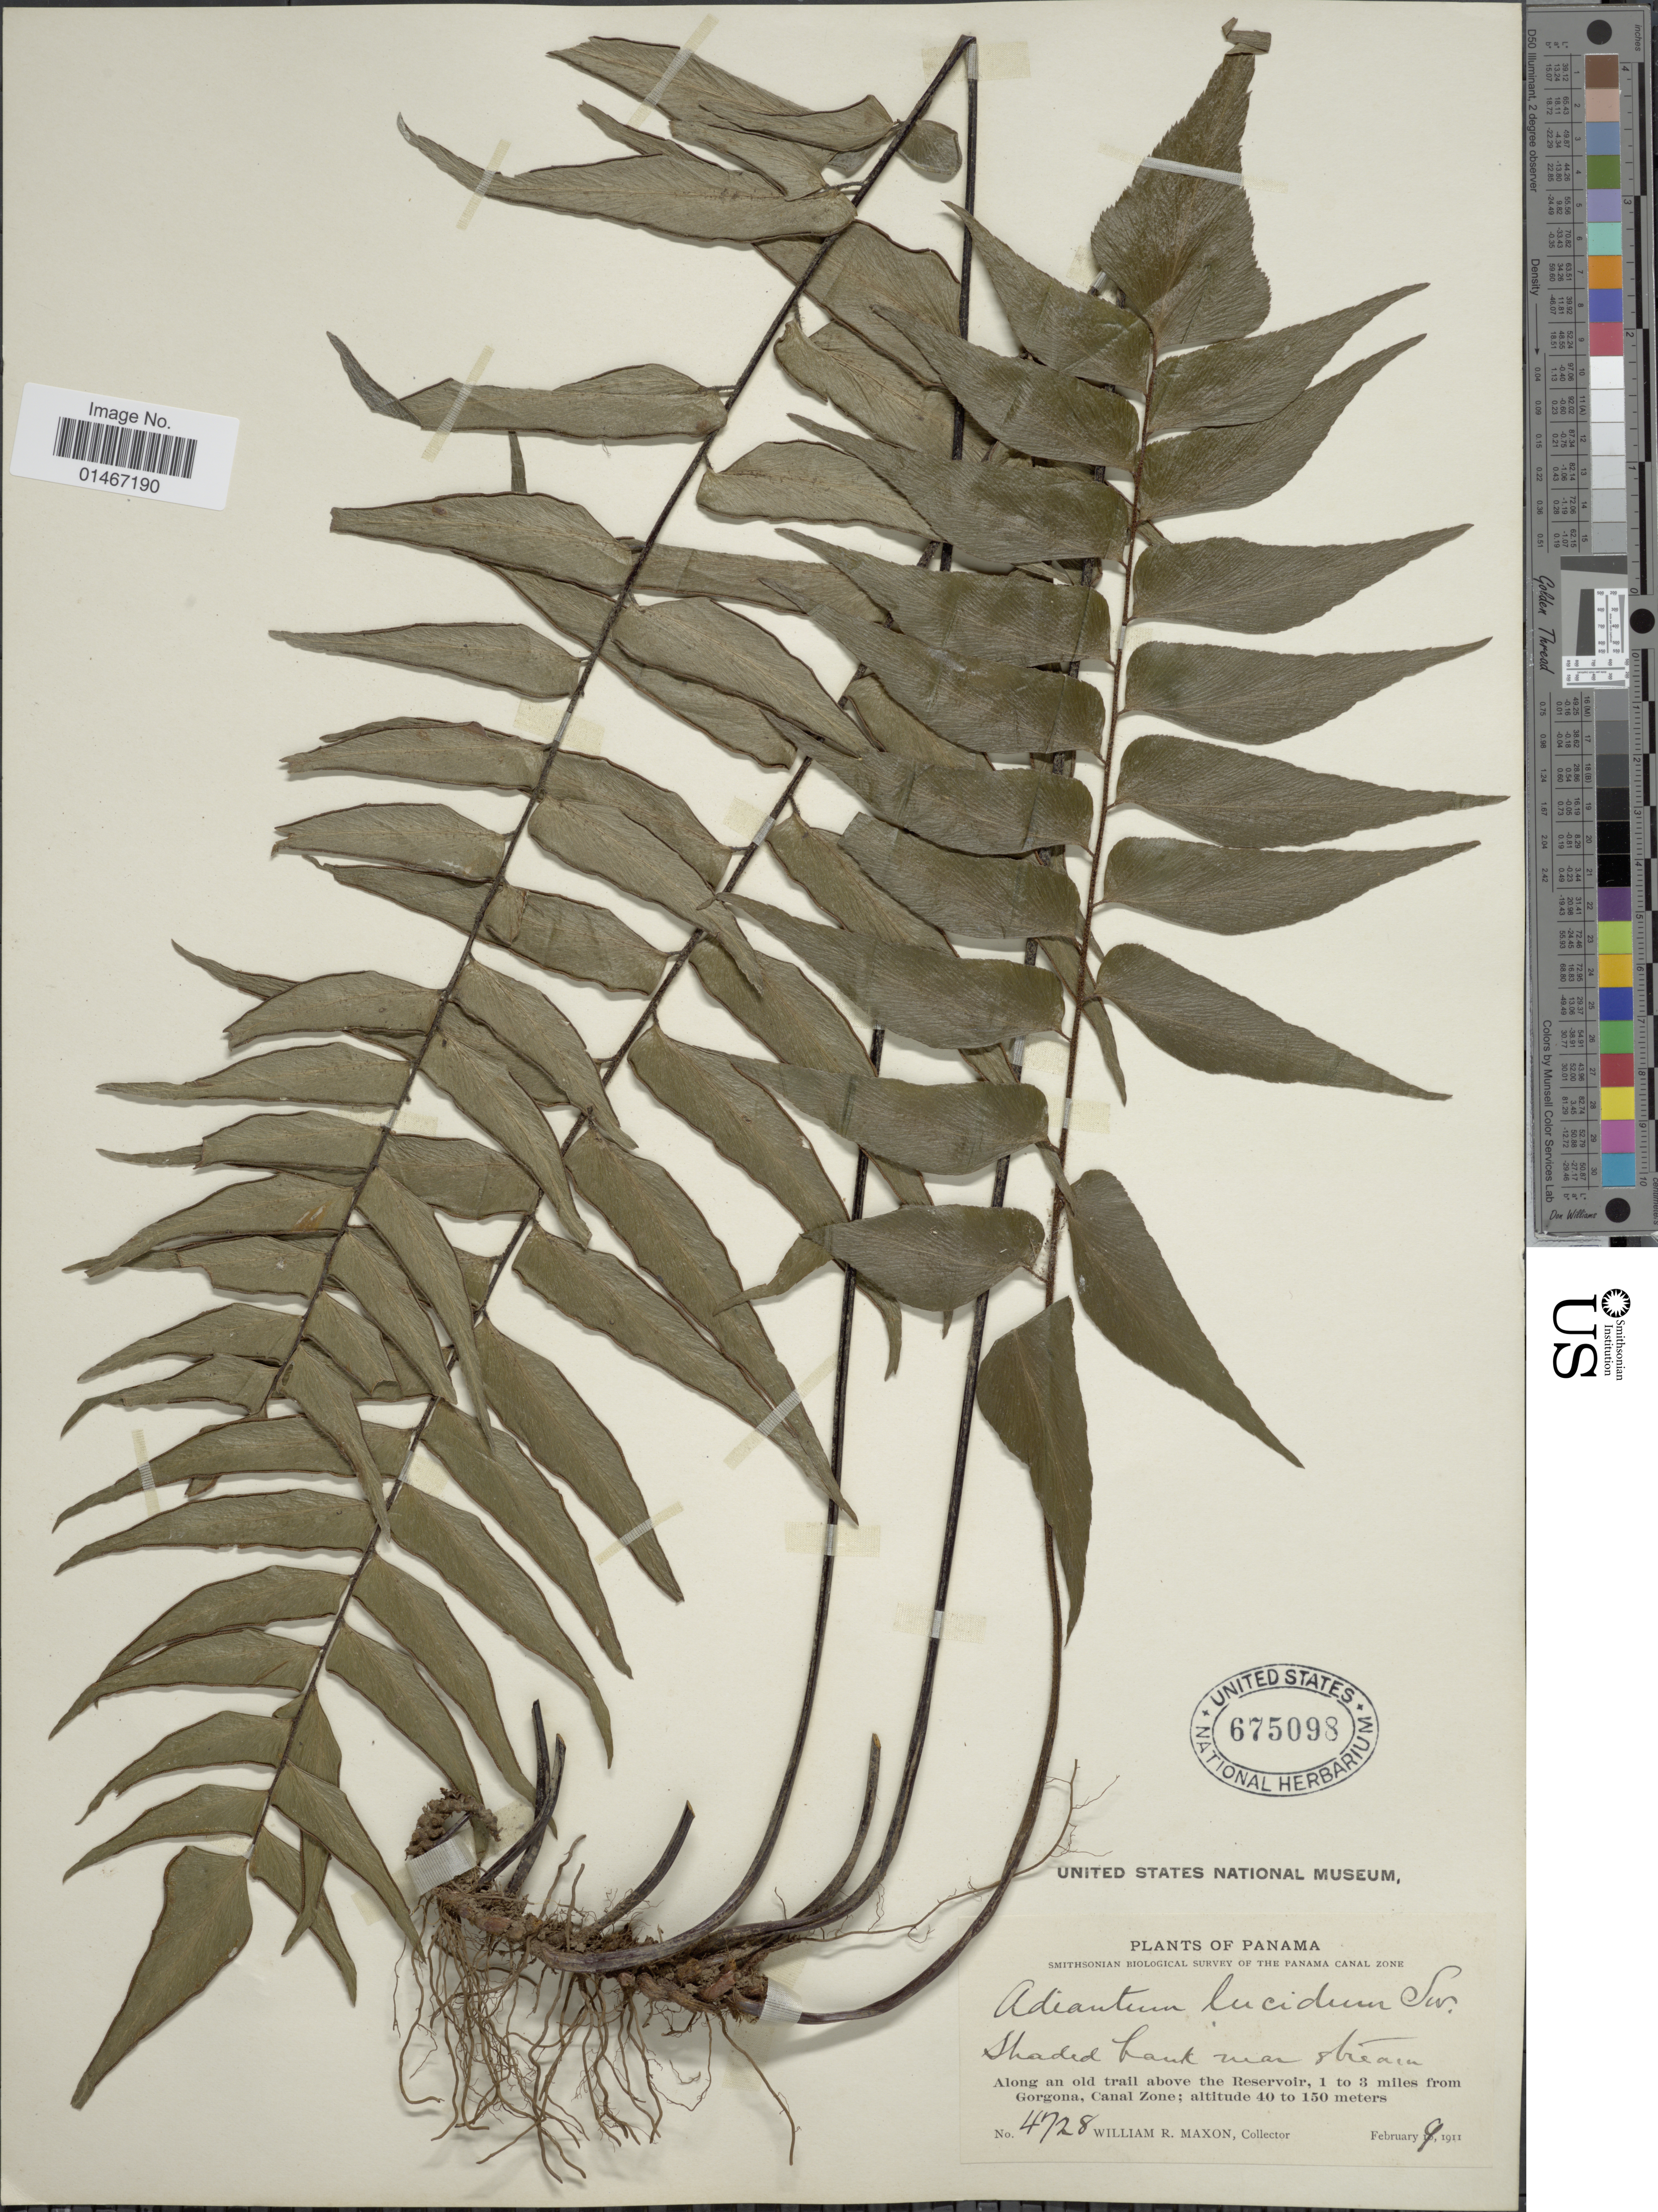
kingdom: Plantae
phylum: Tracheophyta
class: Polypodiopsida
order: Polypodiales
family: Pteridaceae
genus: Adiantum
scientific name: Adiantum lucidum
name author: (Cav.) Sw.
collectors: W. R. Maxon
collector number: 4728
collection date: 1911-02-09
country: Panama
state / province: Colón / Panamá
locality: Along an old trail above the Reservoir, 1 to 3 miles from Gorgona, Canal Zone.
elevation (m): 40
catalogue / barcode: US 675098